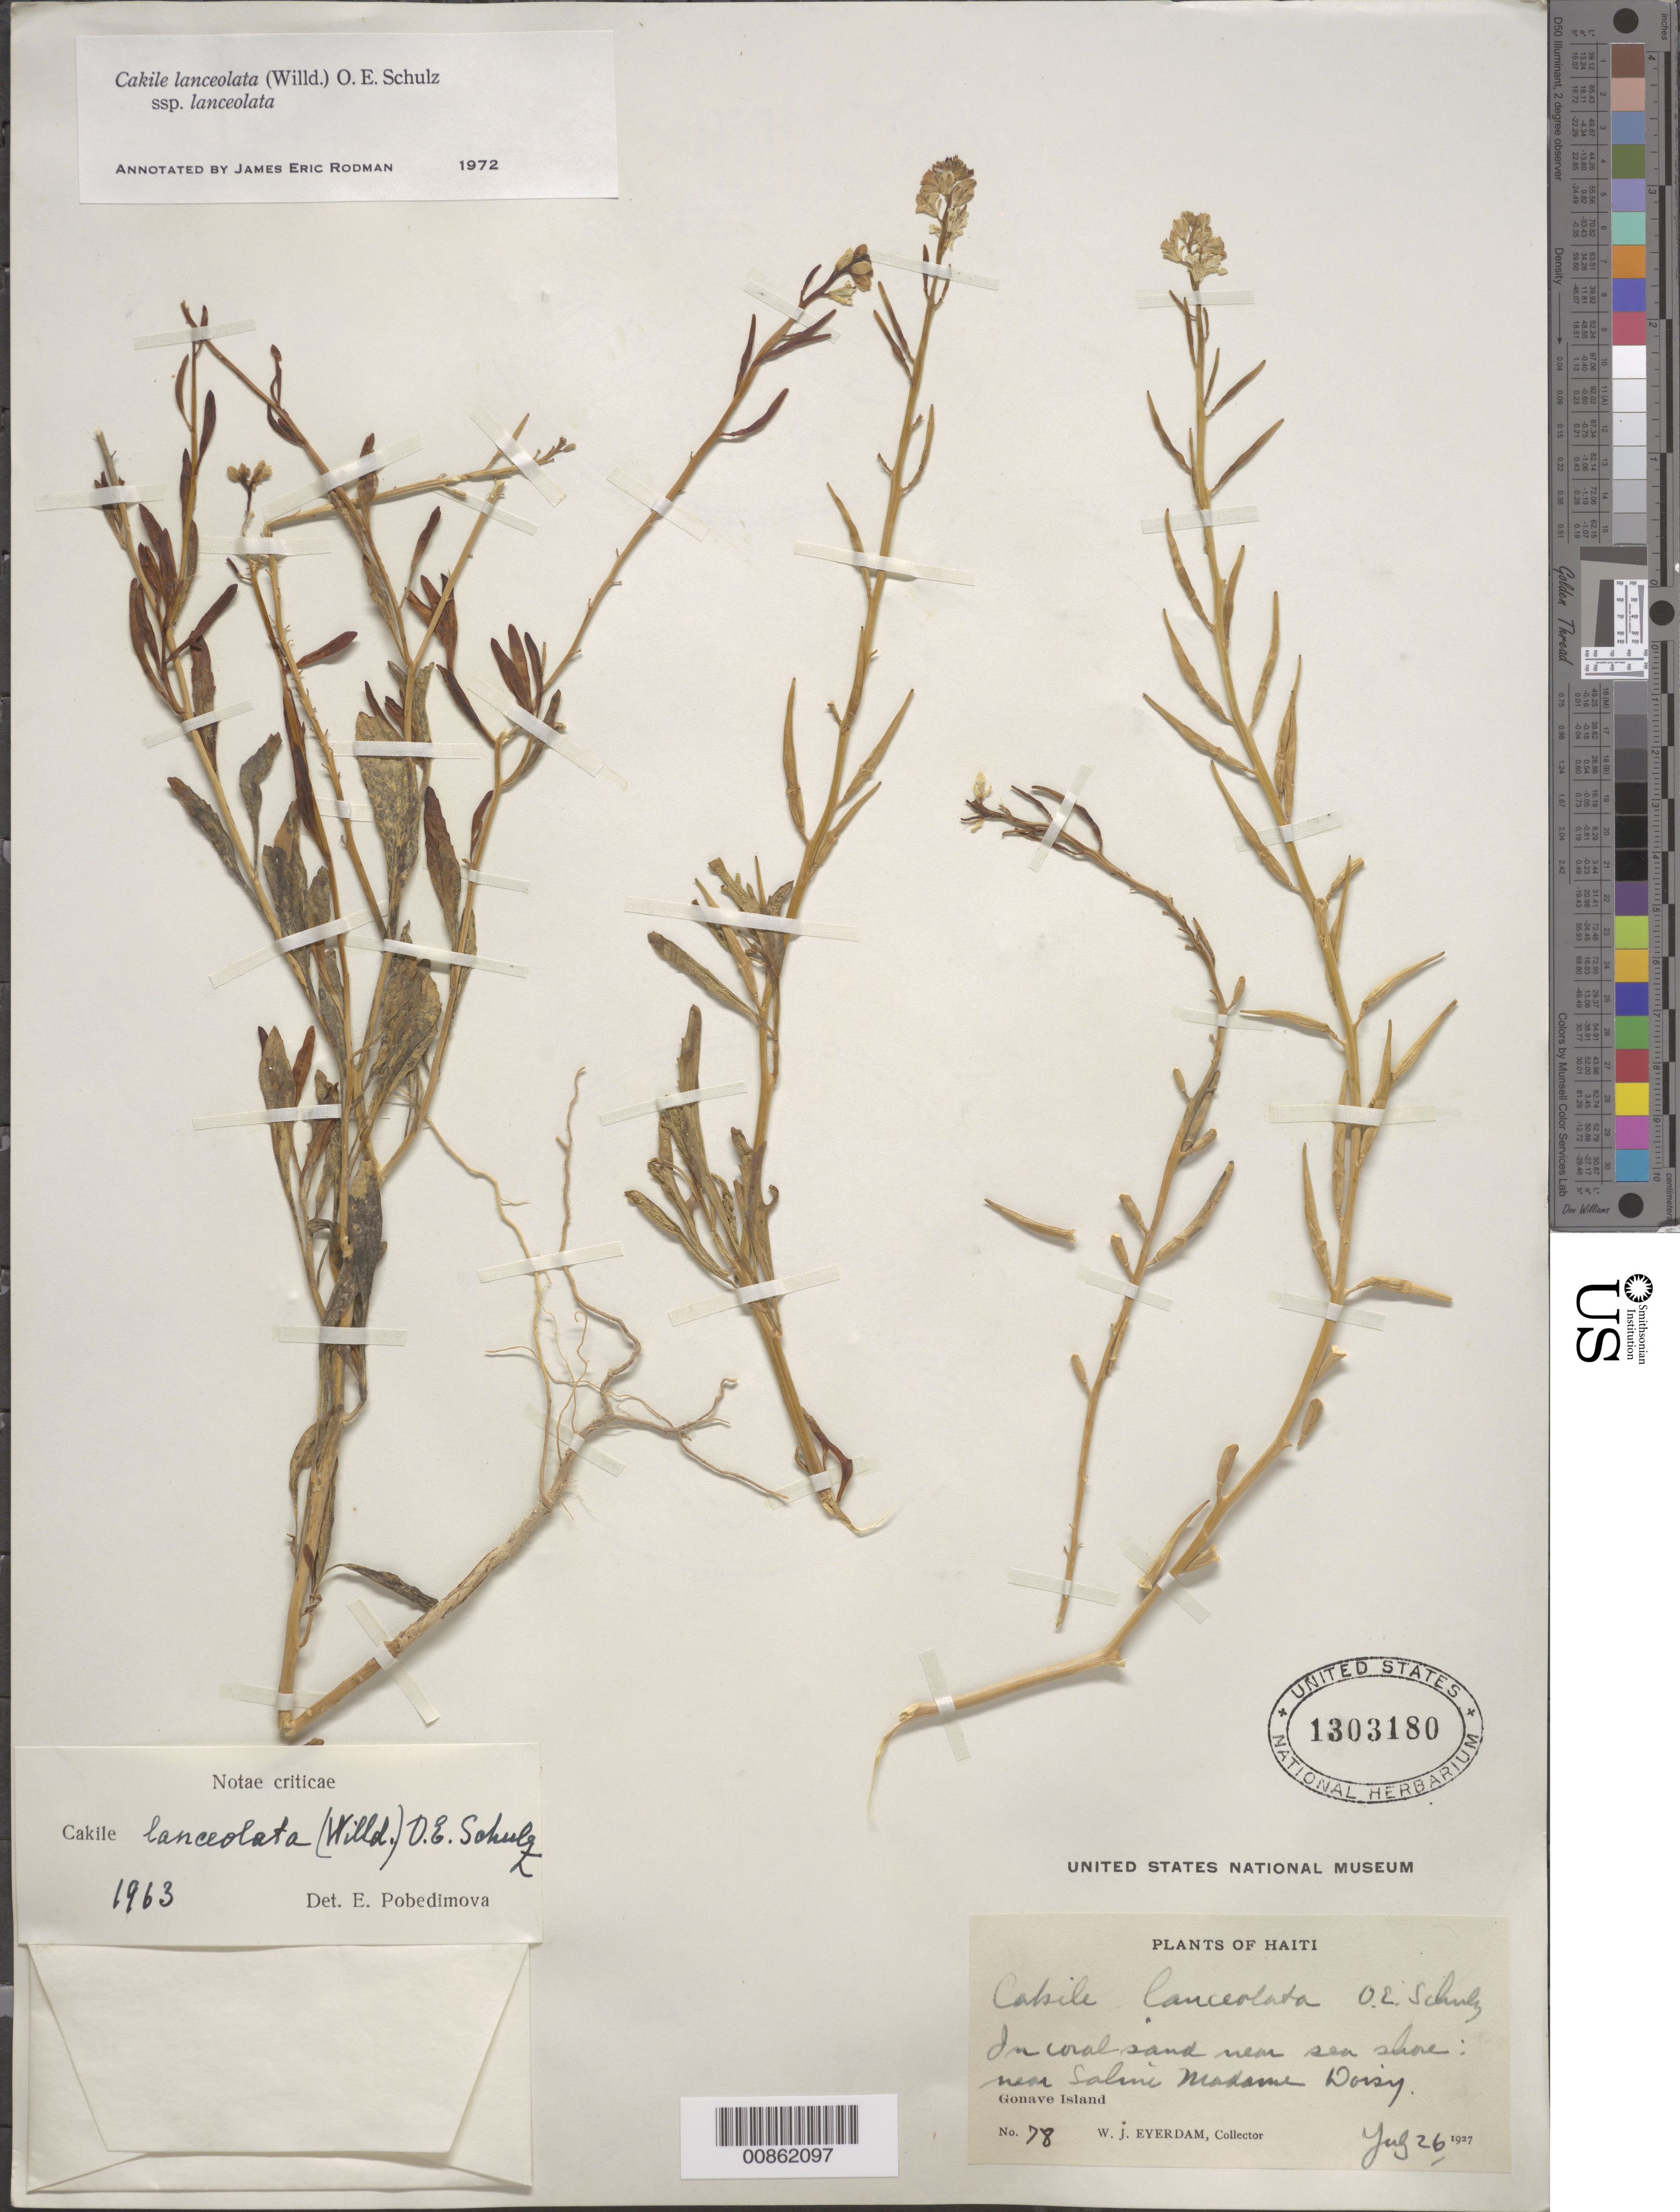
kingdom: Plantae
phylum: Tracheophyta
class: Magnoliopsida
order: Brassicales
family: Brassicaceae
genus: Cakile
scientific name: Cakile lanceolata subsp. lanceolata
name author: (Willd.) O.E. Schulz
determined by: Rodman, J. E.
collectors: W. J. Eyerdam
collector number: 78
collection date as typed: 26 Jul 1927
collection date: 1927-07-26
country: Haiti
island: Île de la Gonâve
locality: Gonave Island. Near Saline Madame Doisy.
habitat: In coral sand near sea shore.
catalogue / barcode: US 1303180